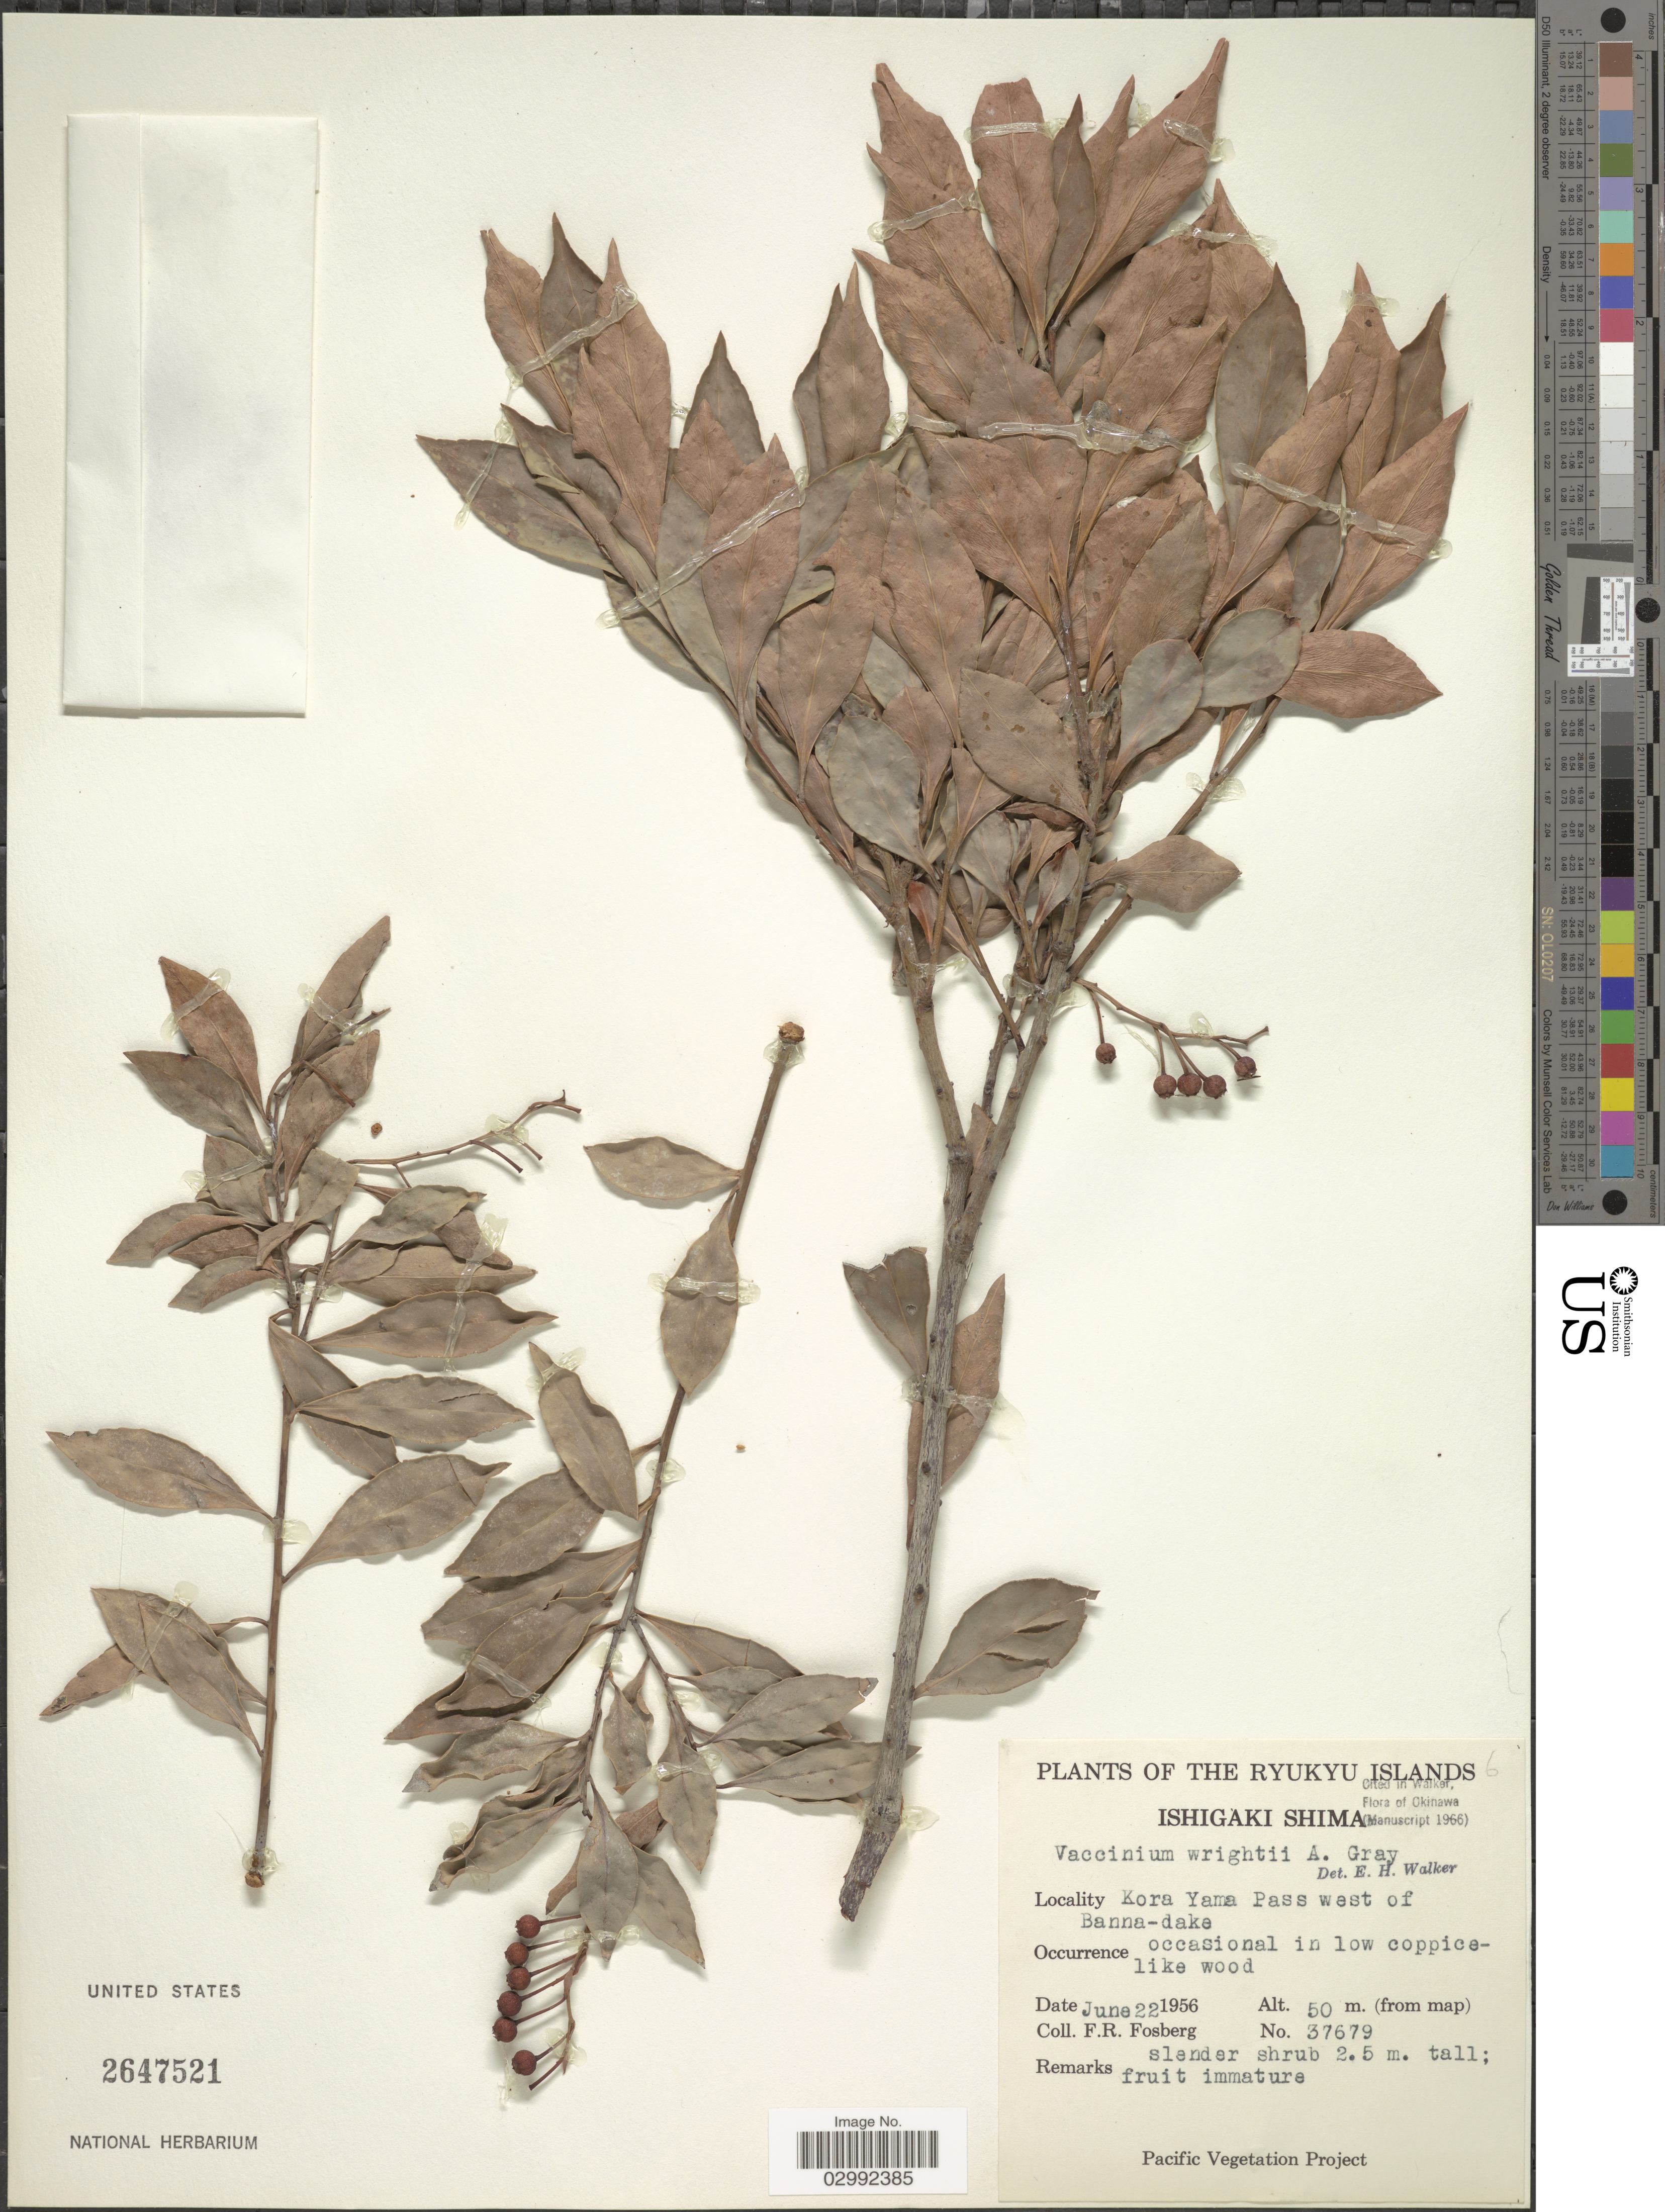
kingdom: Plantae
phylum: Tracheophyta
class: Magnoliopsida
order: Ericales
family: Ericaceae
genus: Vaccinium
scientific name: Vaccinium wrightii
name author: A. Gray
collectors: F. R. Fosberg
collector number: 37679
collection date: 1956-06-22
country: Japan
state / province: Okinawa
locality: Ryukyu Islands. Ishigaki Shima. Kora Yama Pass west of Banna-dake.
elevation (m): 50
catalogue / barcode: US 2647521